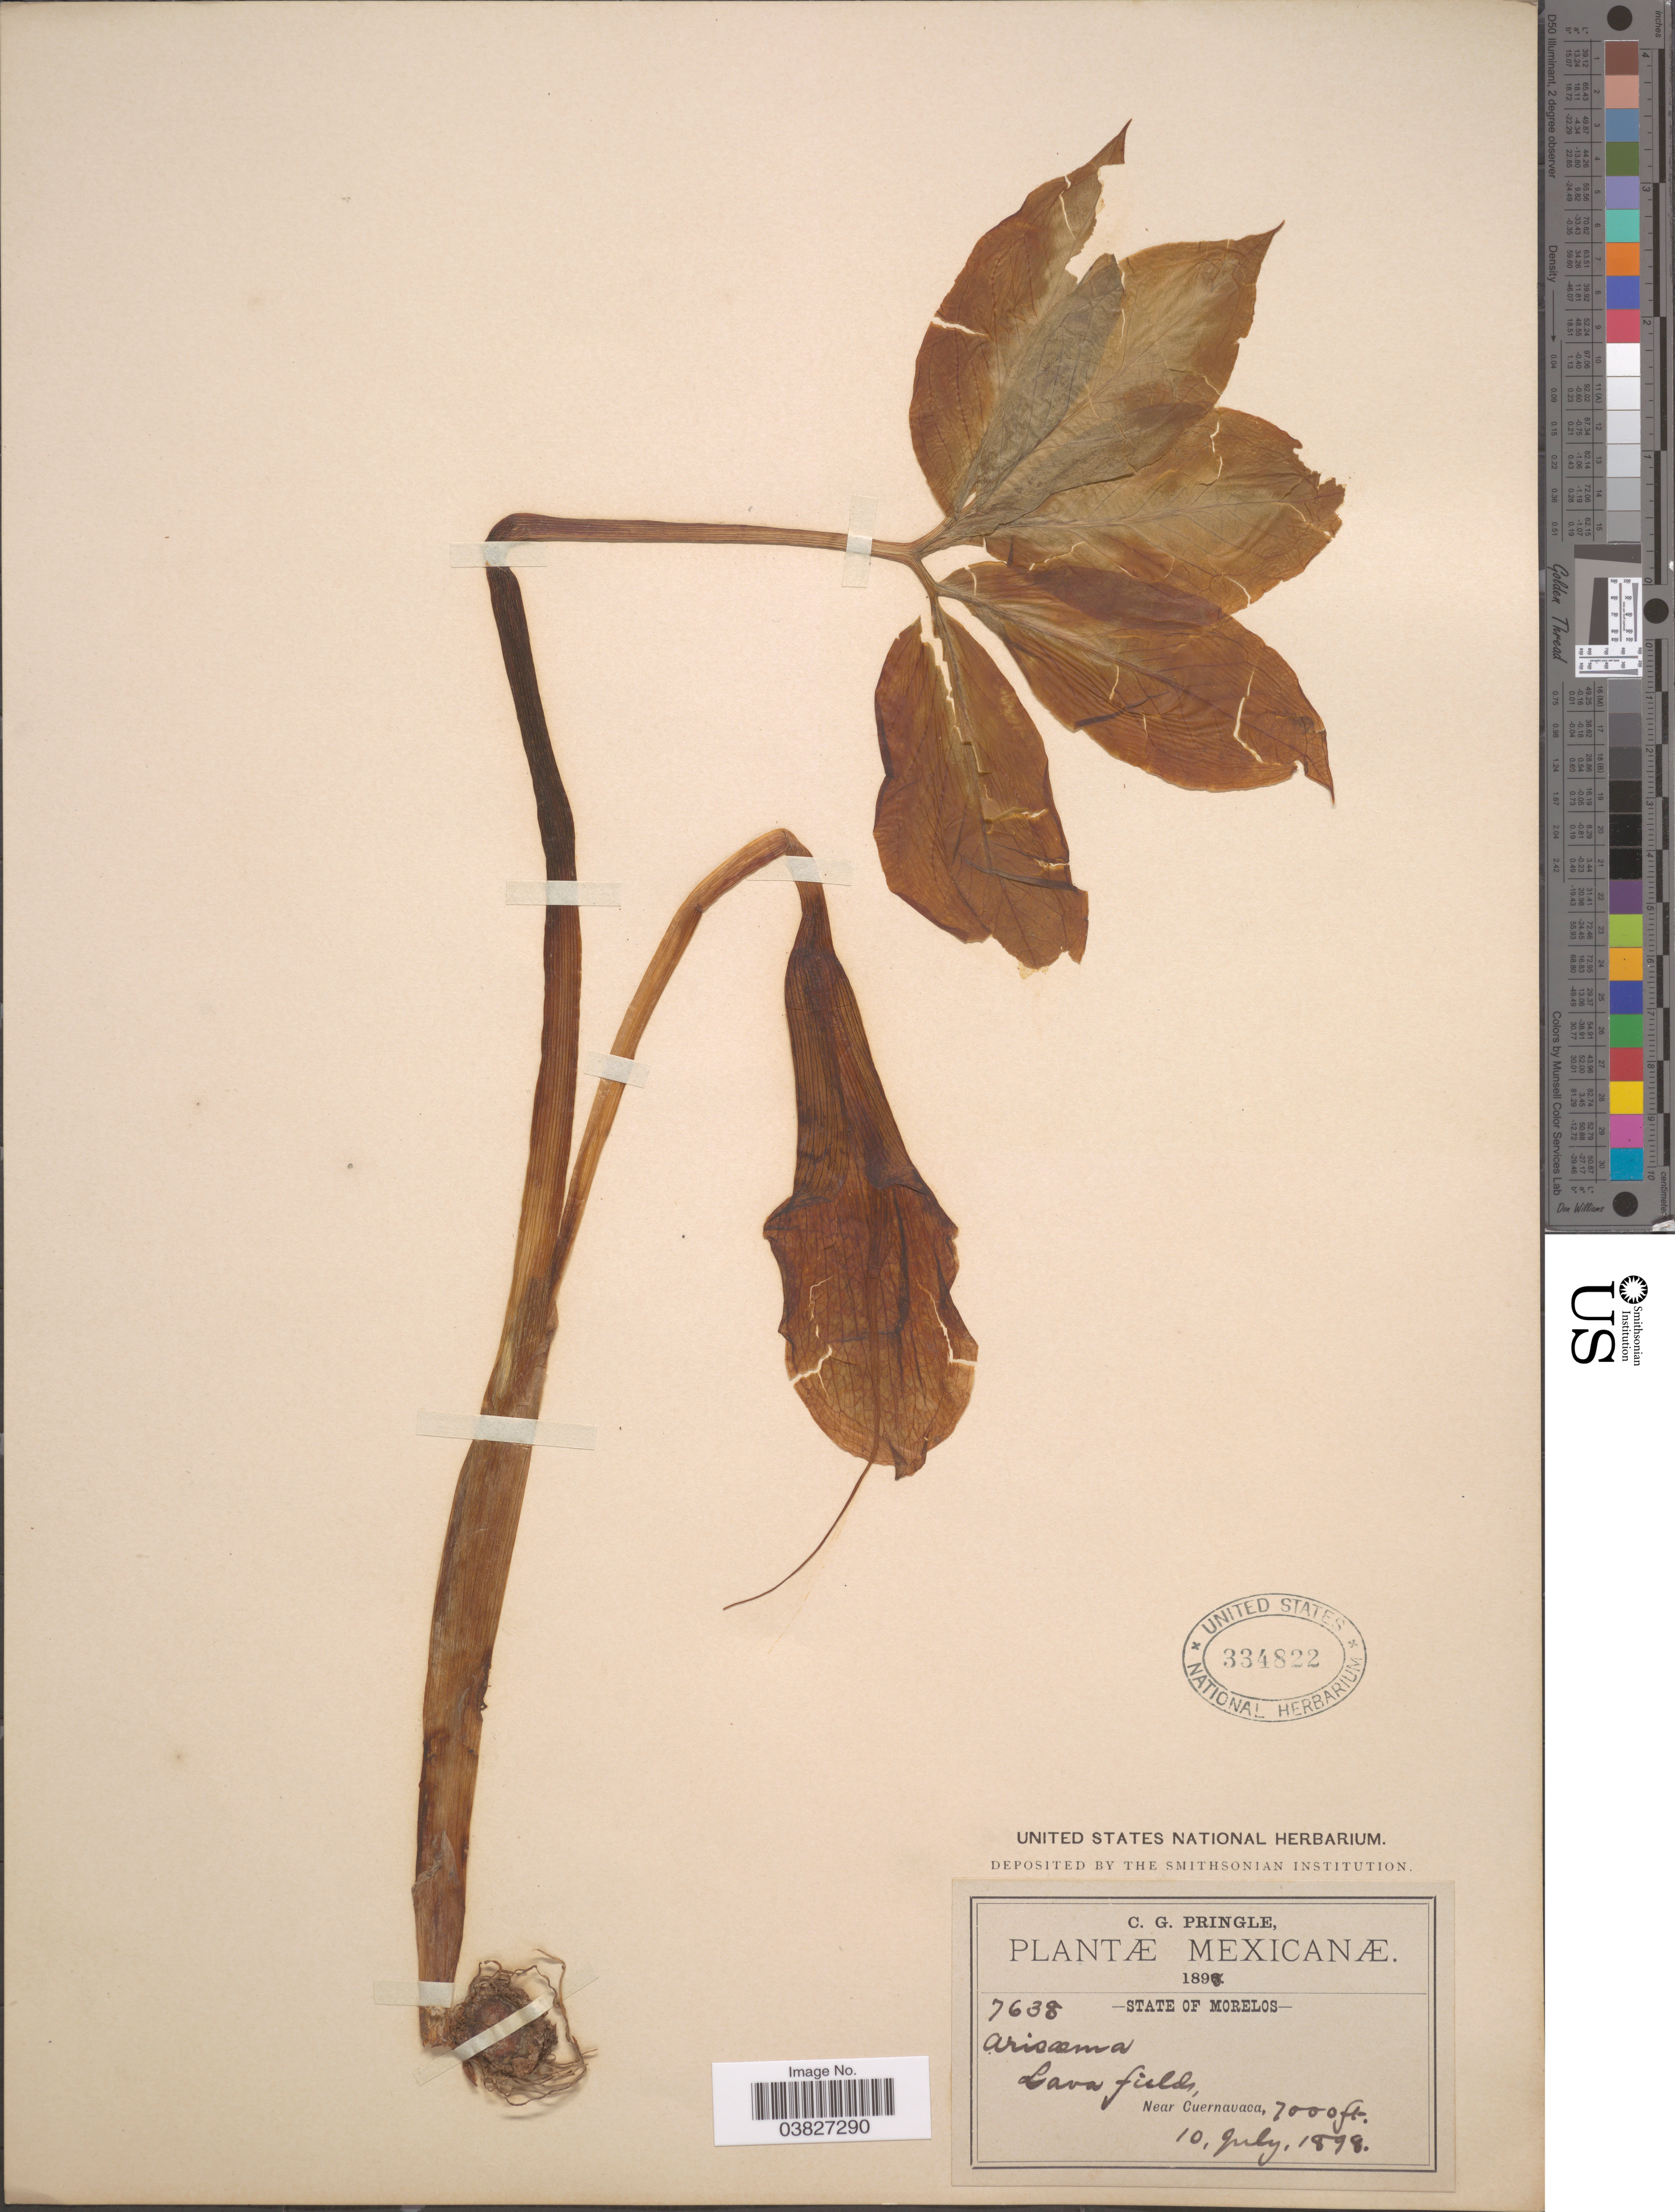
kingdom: Plantae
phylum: Tracheophyta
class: Liliopsida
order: Alismatales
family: Araceae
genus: Arisaema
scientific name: Arisaema macrospathum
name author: Benth.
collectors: C. G. Pringle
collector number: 7638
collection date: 1898-07-10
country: Mexico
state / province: Morelos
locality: Lava fields, Near Cuernavaca.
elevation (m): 2134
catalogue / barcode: US 334822